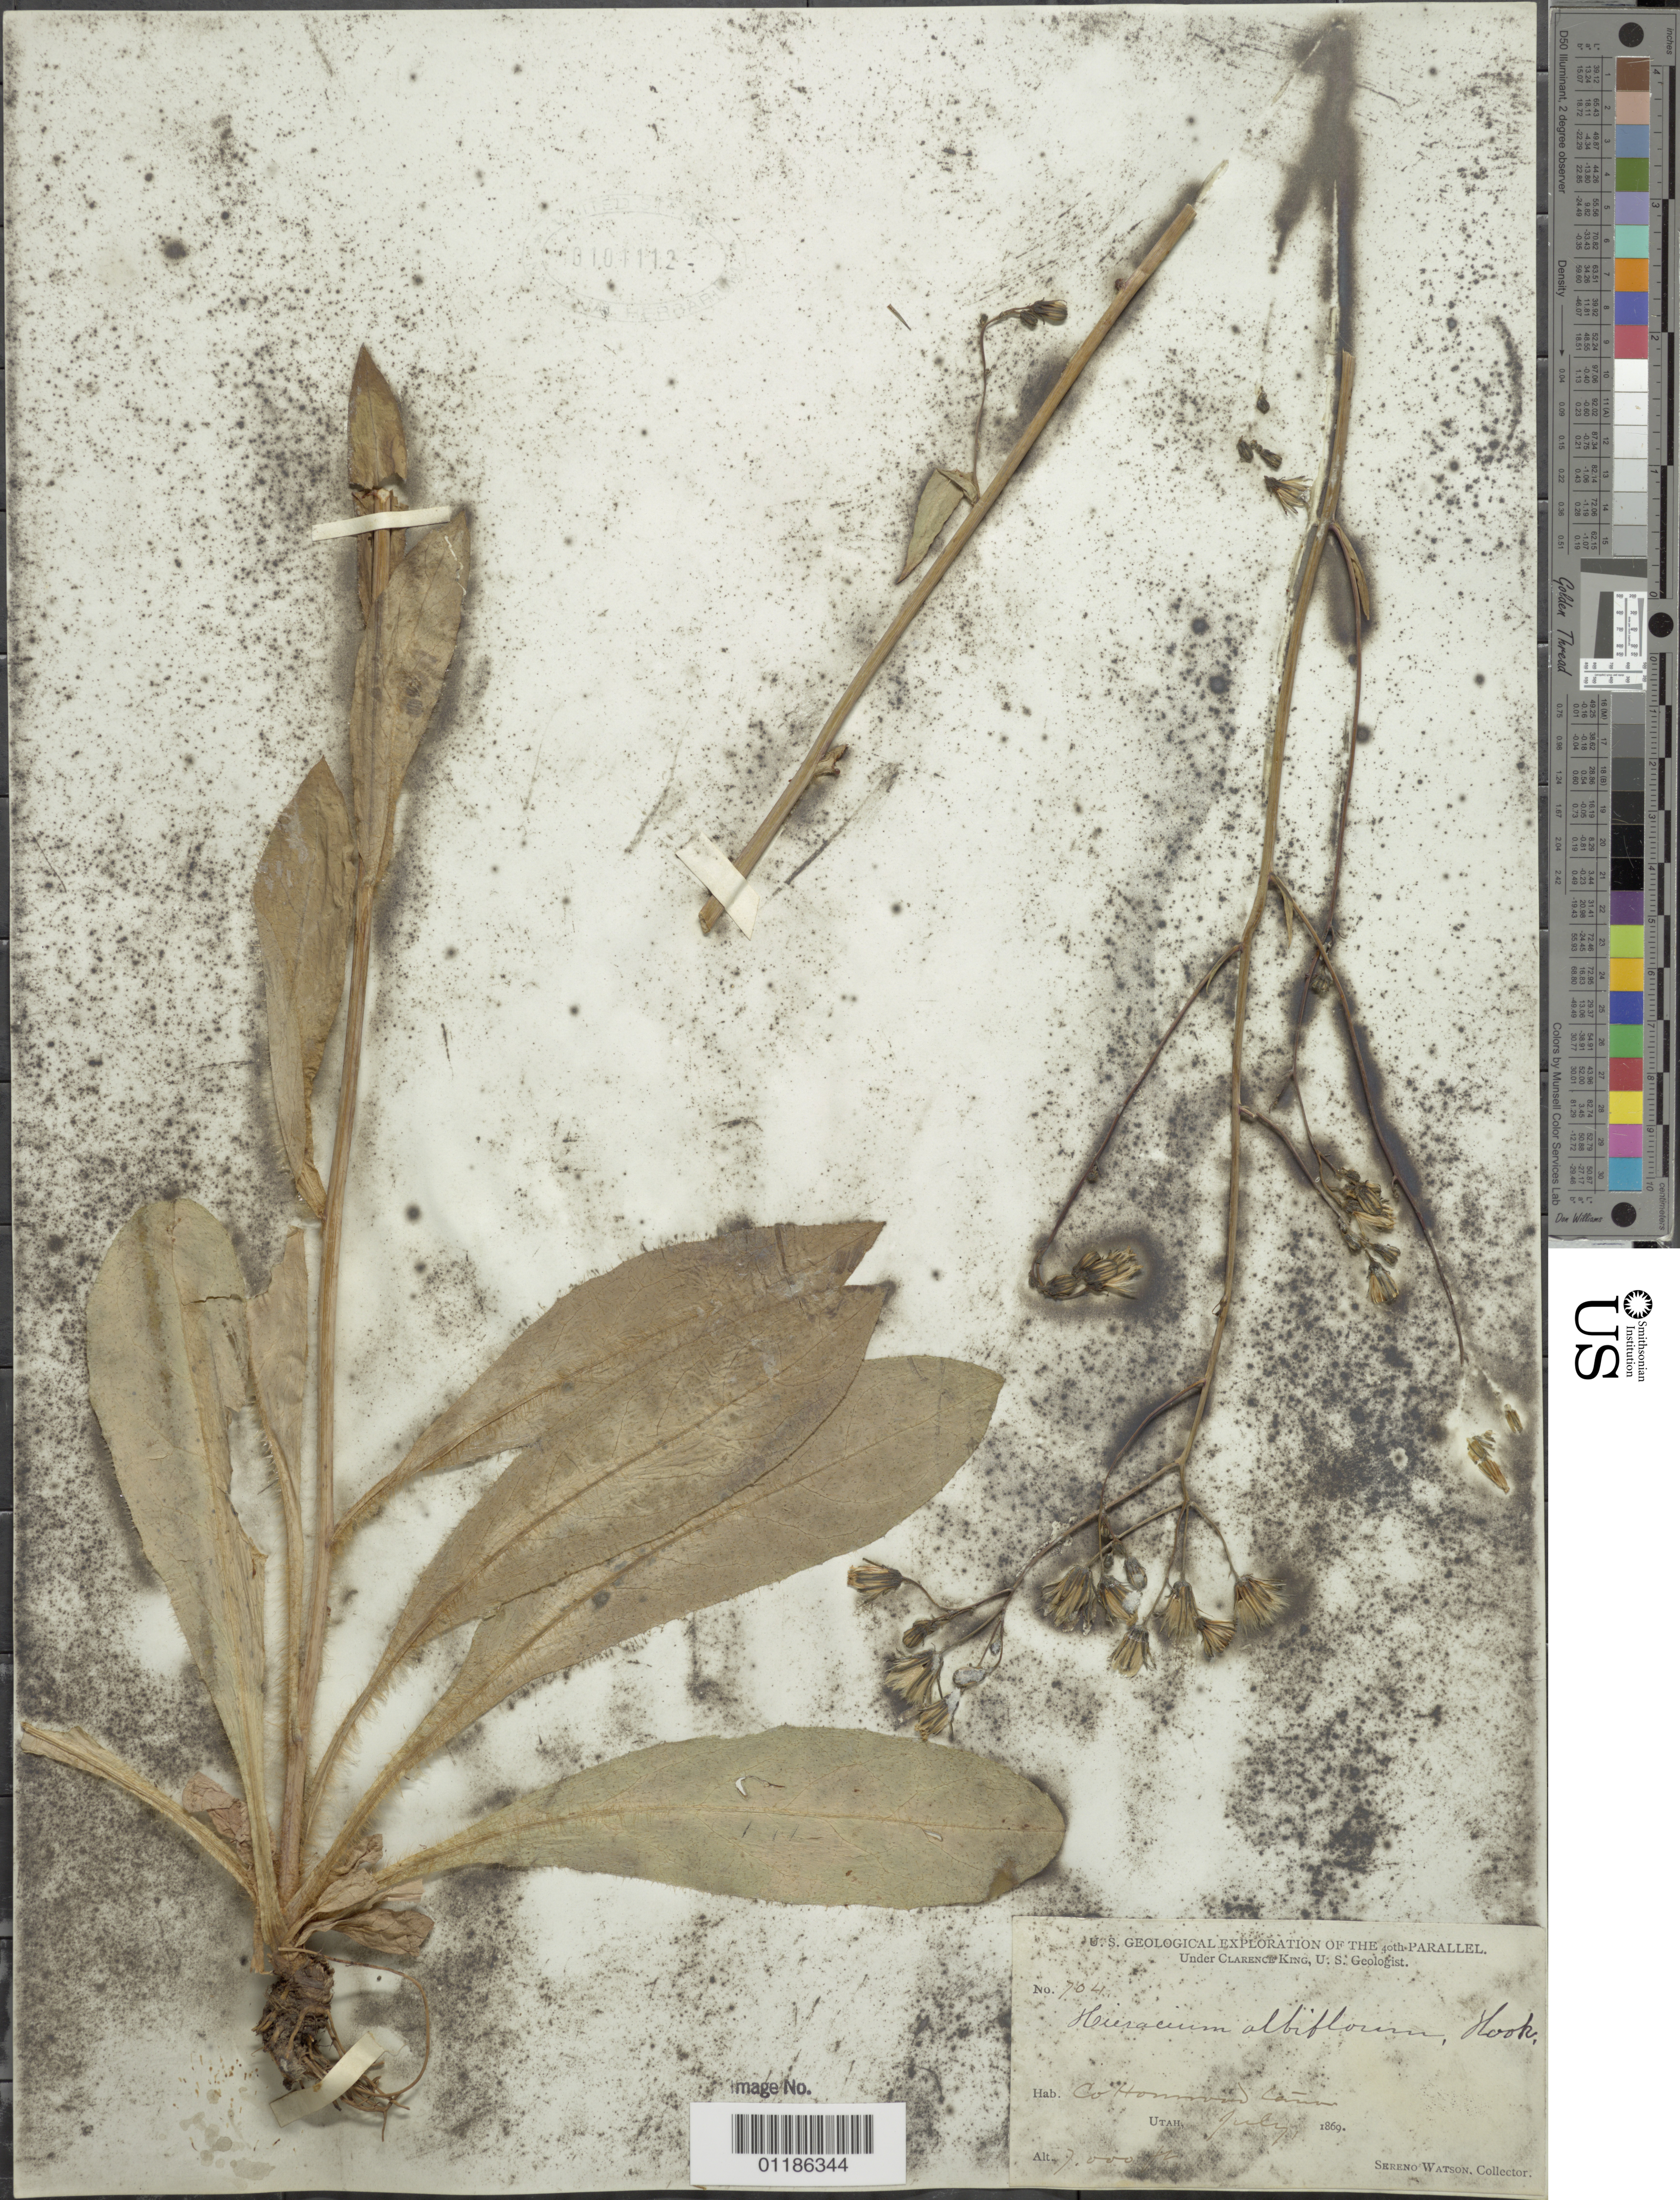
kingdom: Plantae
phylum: Tracheophyta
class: Magnoliopsida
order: Asterales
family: Asteraceae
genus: Hieracium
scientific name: Hieracium albiflorum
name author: Hook.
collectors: S. Watson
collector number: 704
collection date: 1869-07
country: United States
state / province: Utah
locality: Cottonwood Canyon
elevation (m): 2134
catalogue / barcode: US 101112